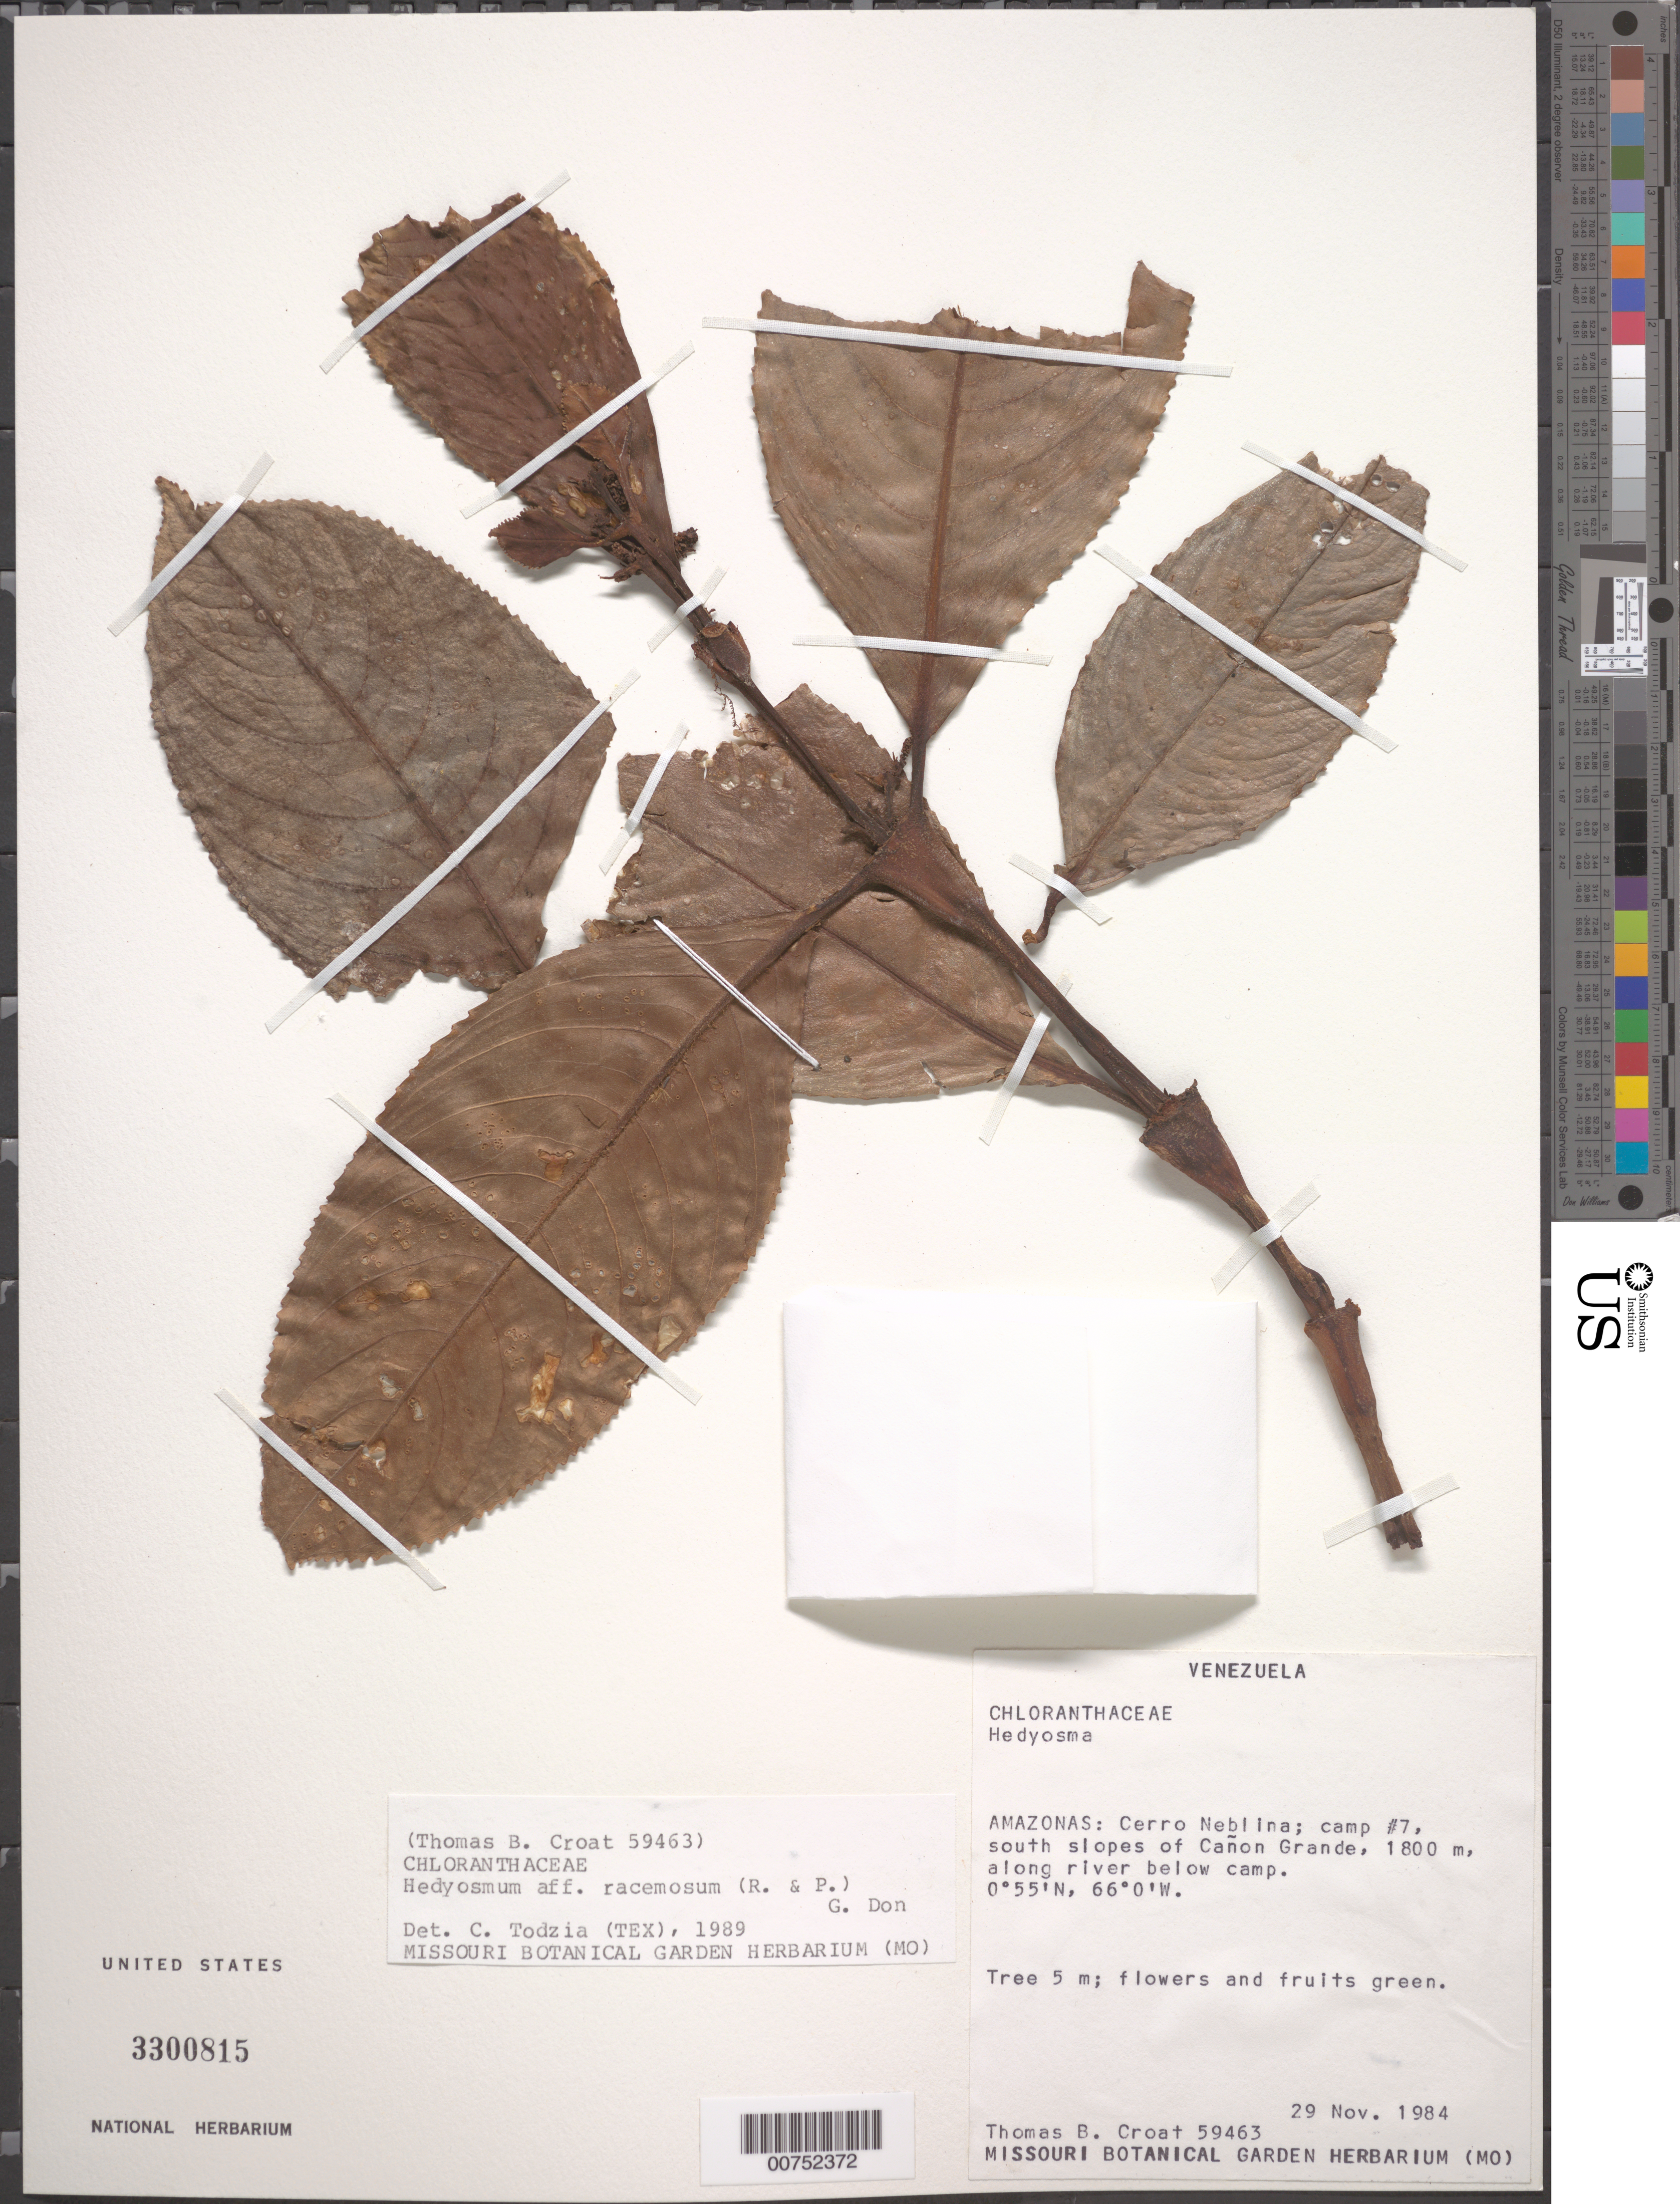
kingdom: Plantae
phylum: Tracheophyta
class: Magnoliopsida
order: Chloranthales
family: Chloranthaceae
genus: Hedyosmum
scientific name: Hedyosmum racemosum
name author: (Ruiz & Pav.) G. Don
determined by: Todzia, C. A., (TEX), University of Texas Austin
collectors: T. B. Croat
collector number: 59463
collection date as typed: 29-Nov-84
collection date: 1984-11-29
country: Venezuela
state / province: Amazonas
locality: Cerro Neblina, camp #7, S slopes of Cañon Grande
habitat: Along river below camp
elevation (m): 1800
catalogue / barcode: US 3300815